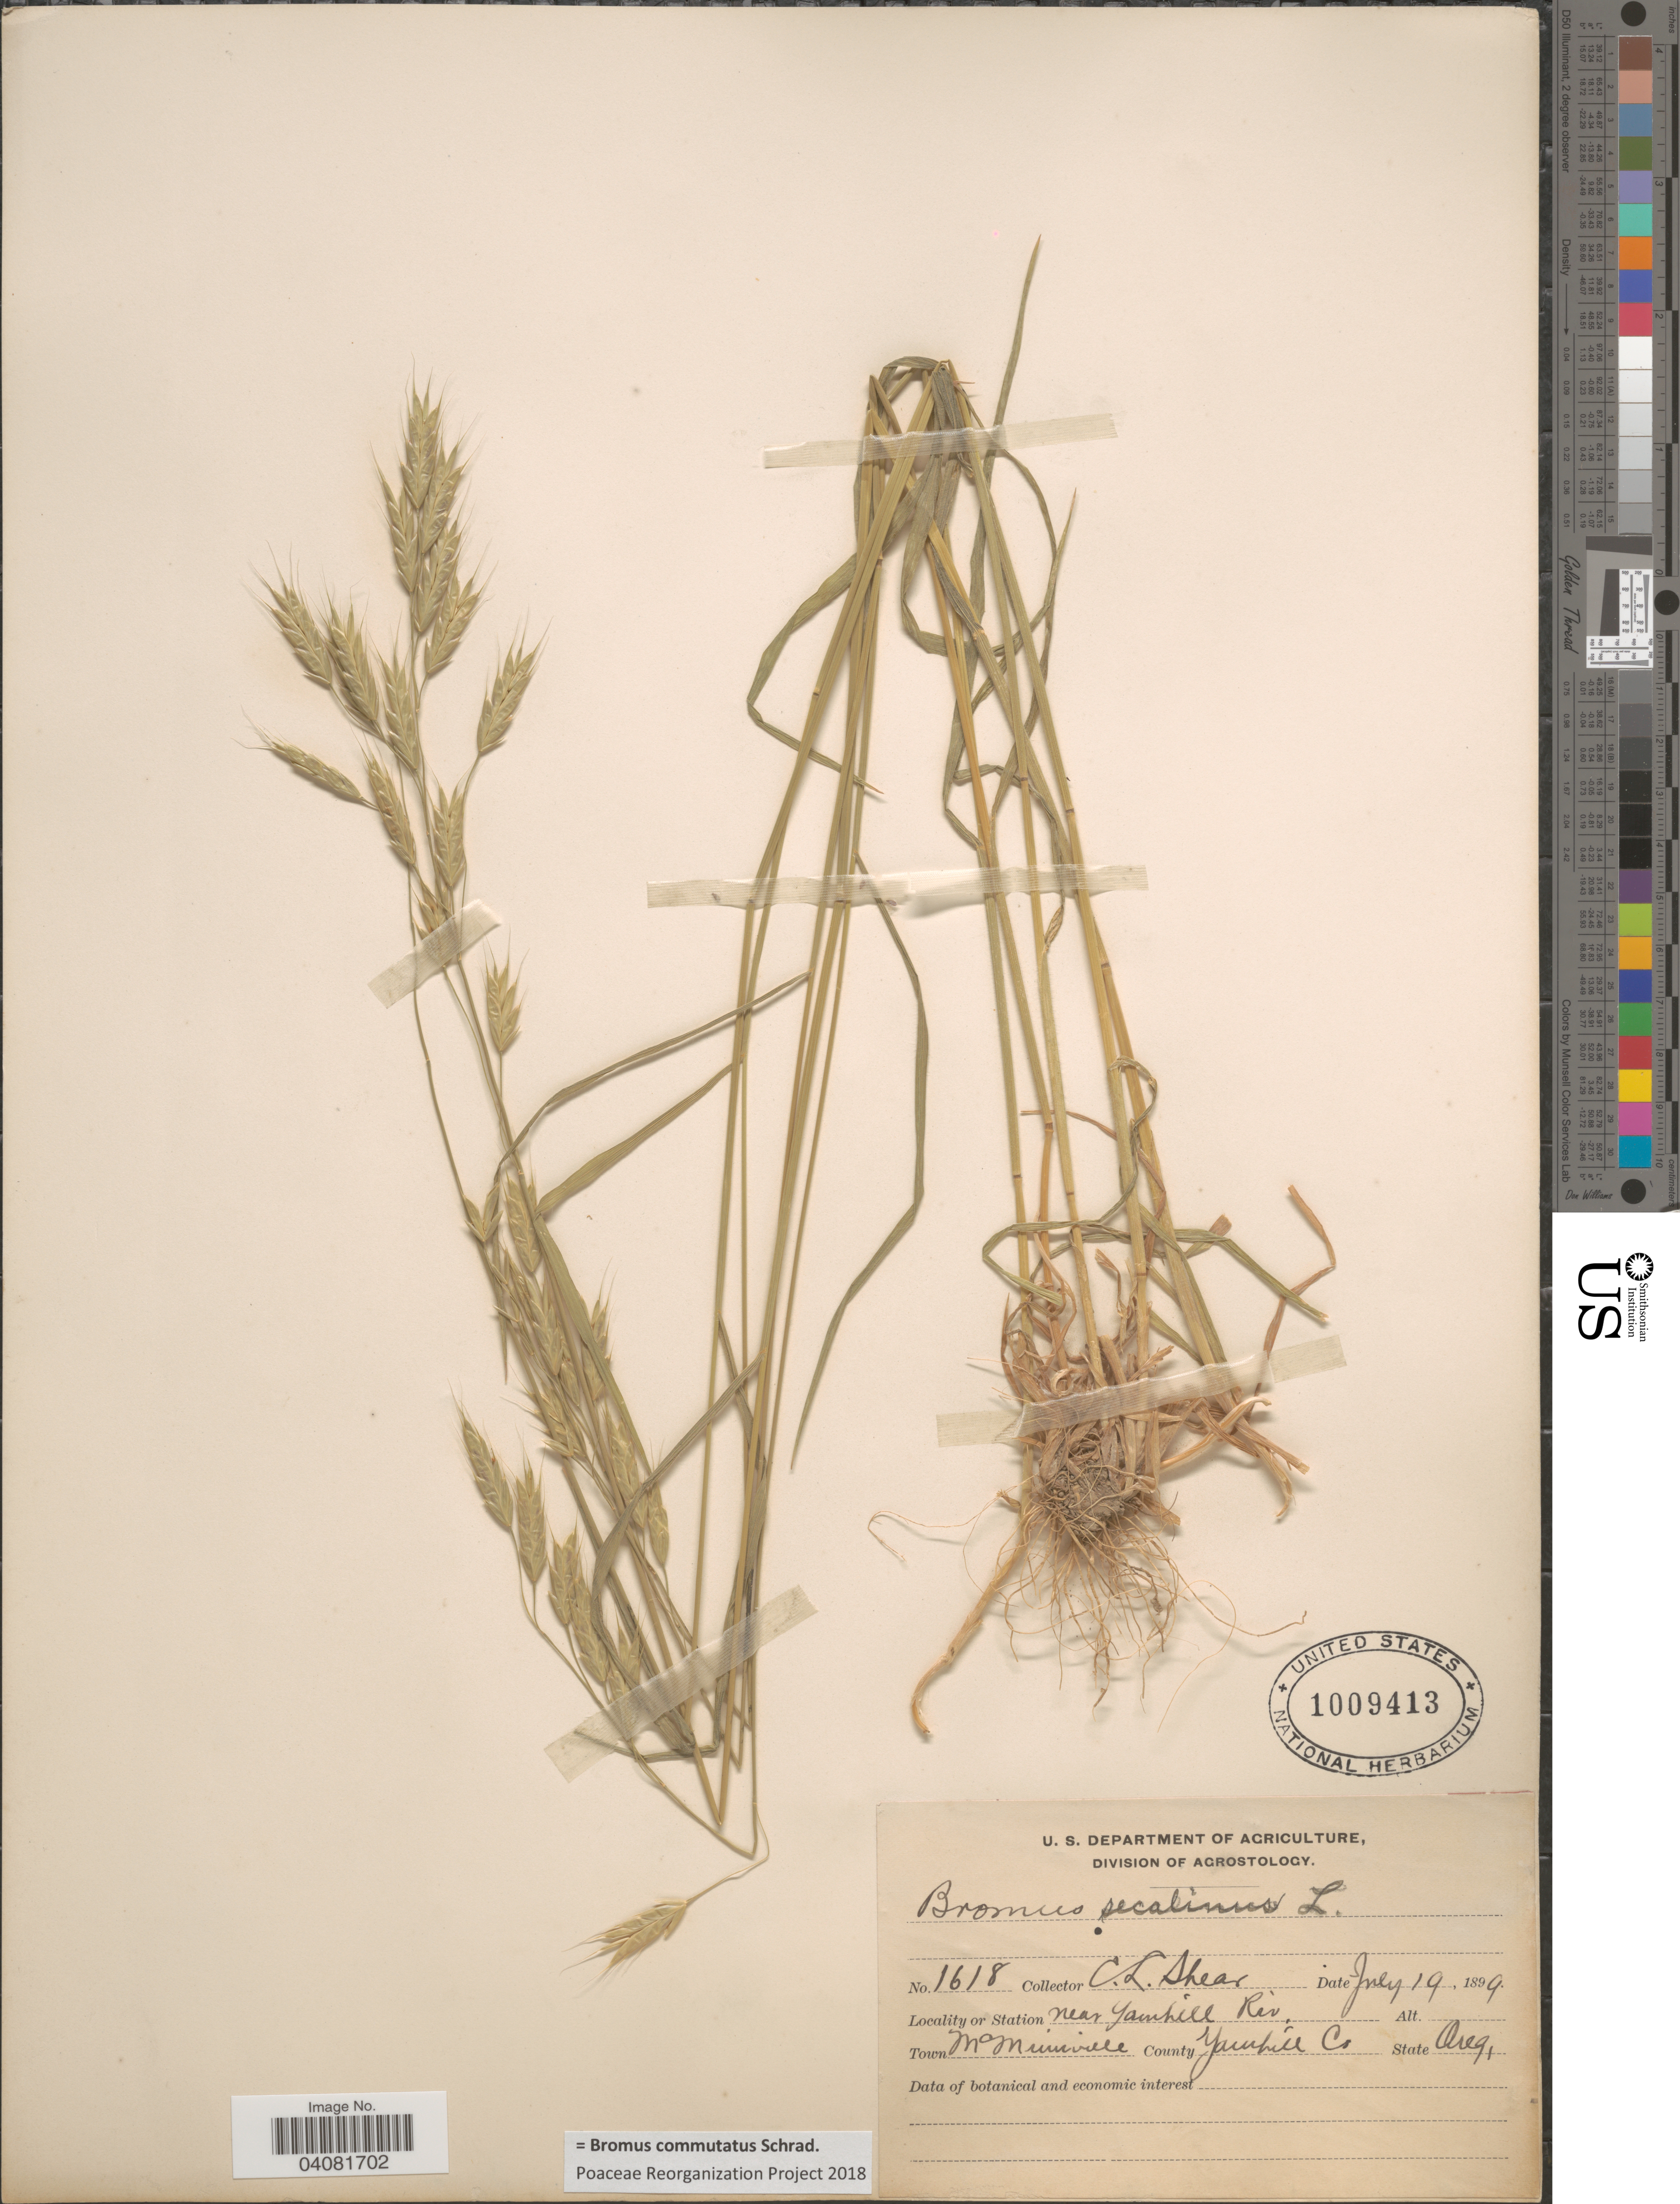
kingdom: Plantae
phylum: Tracheophyta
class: Liliopsida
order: Poales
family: Poaceae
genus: Bromus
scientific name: Bromus commutatus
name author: Schrad.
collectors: C. L. Shear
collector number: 1618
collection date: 1899-07-19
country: United States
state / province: Oregon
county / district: Yamhill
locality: Near Yamhill Riv. Town McMinnville. Yamhill Co.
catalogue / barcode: US 1009413